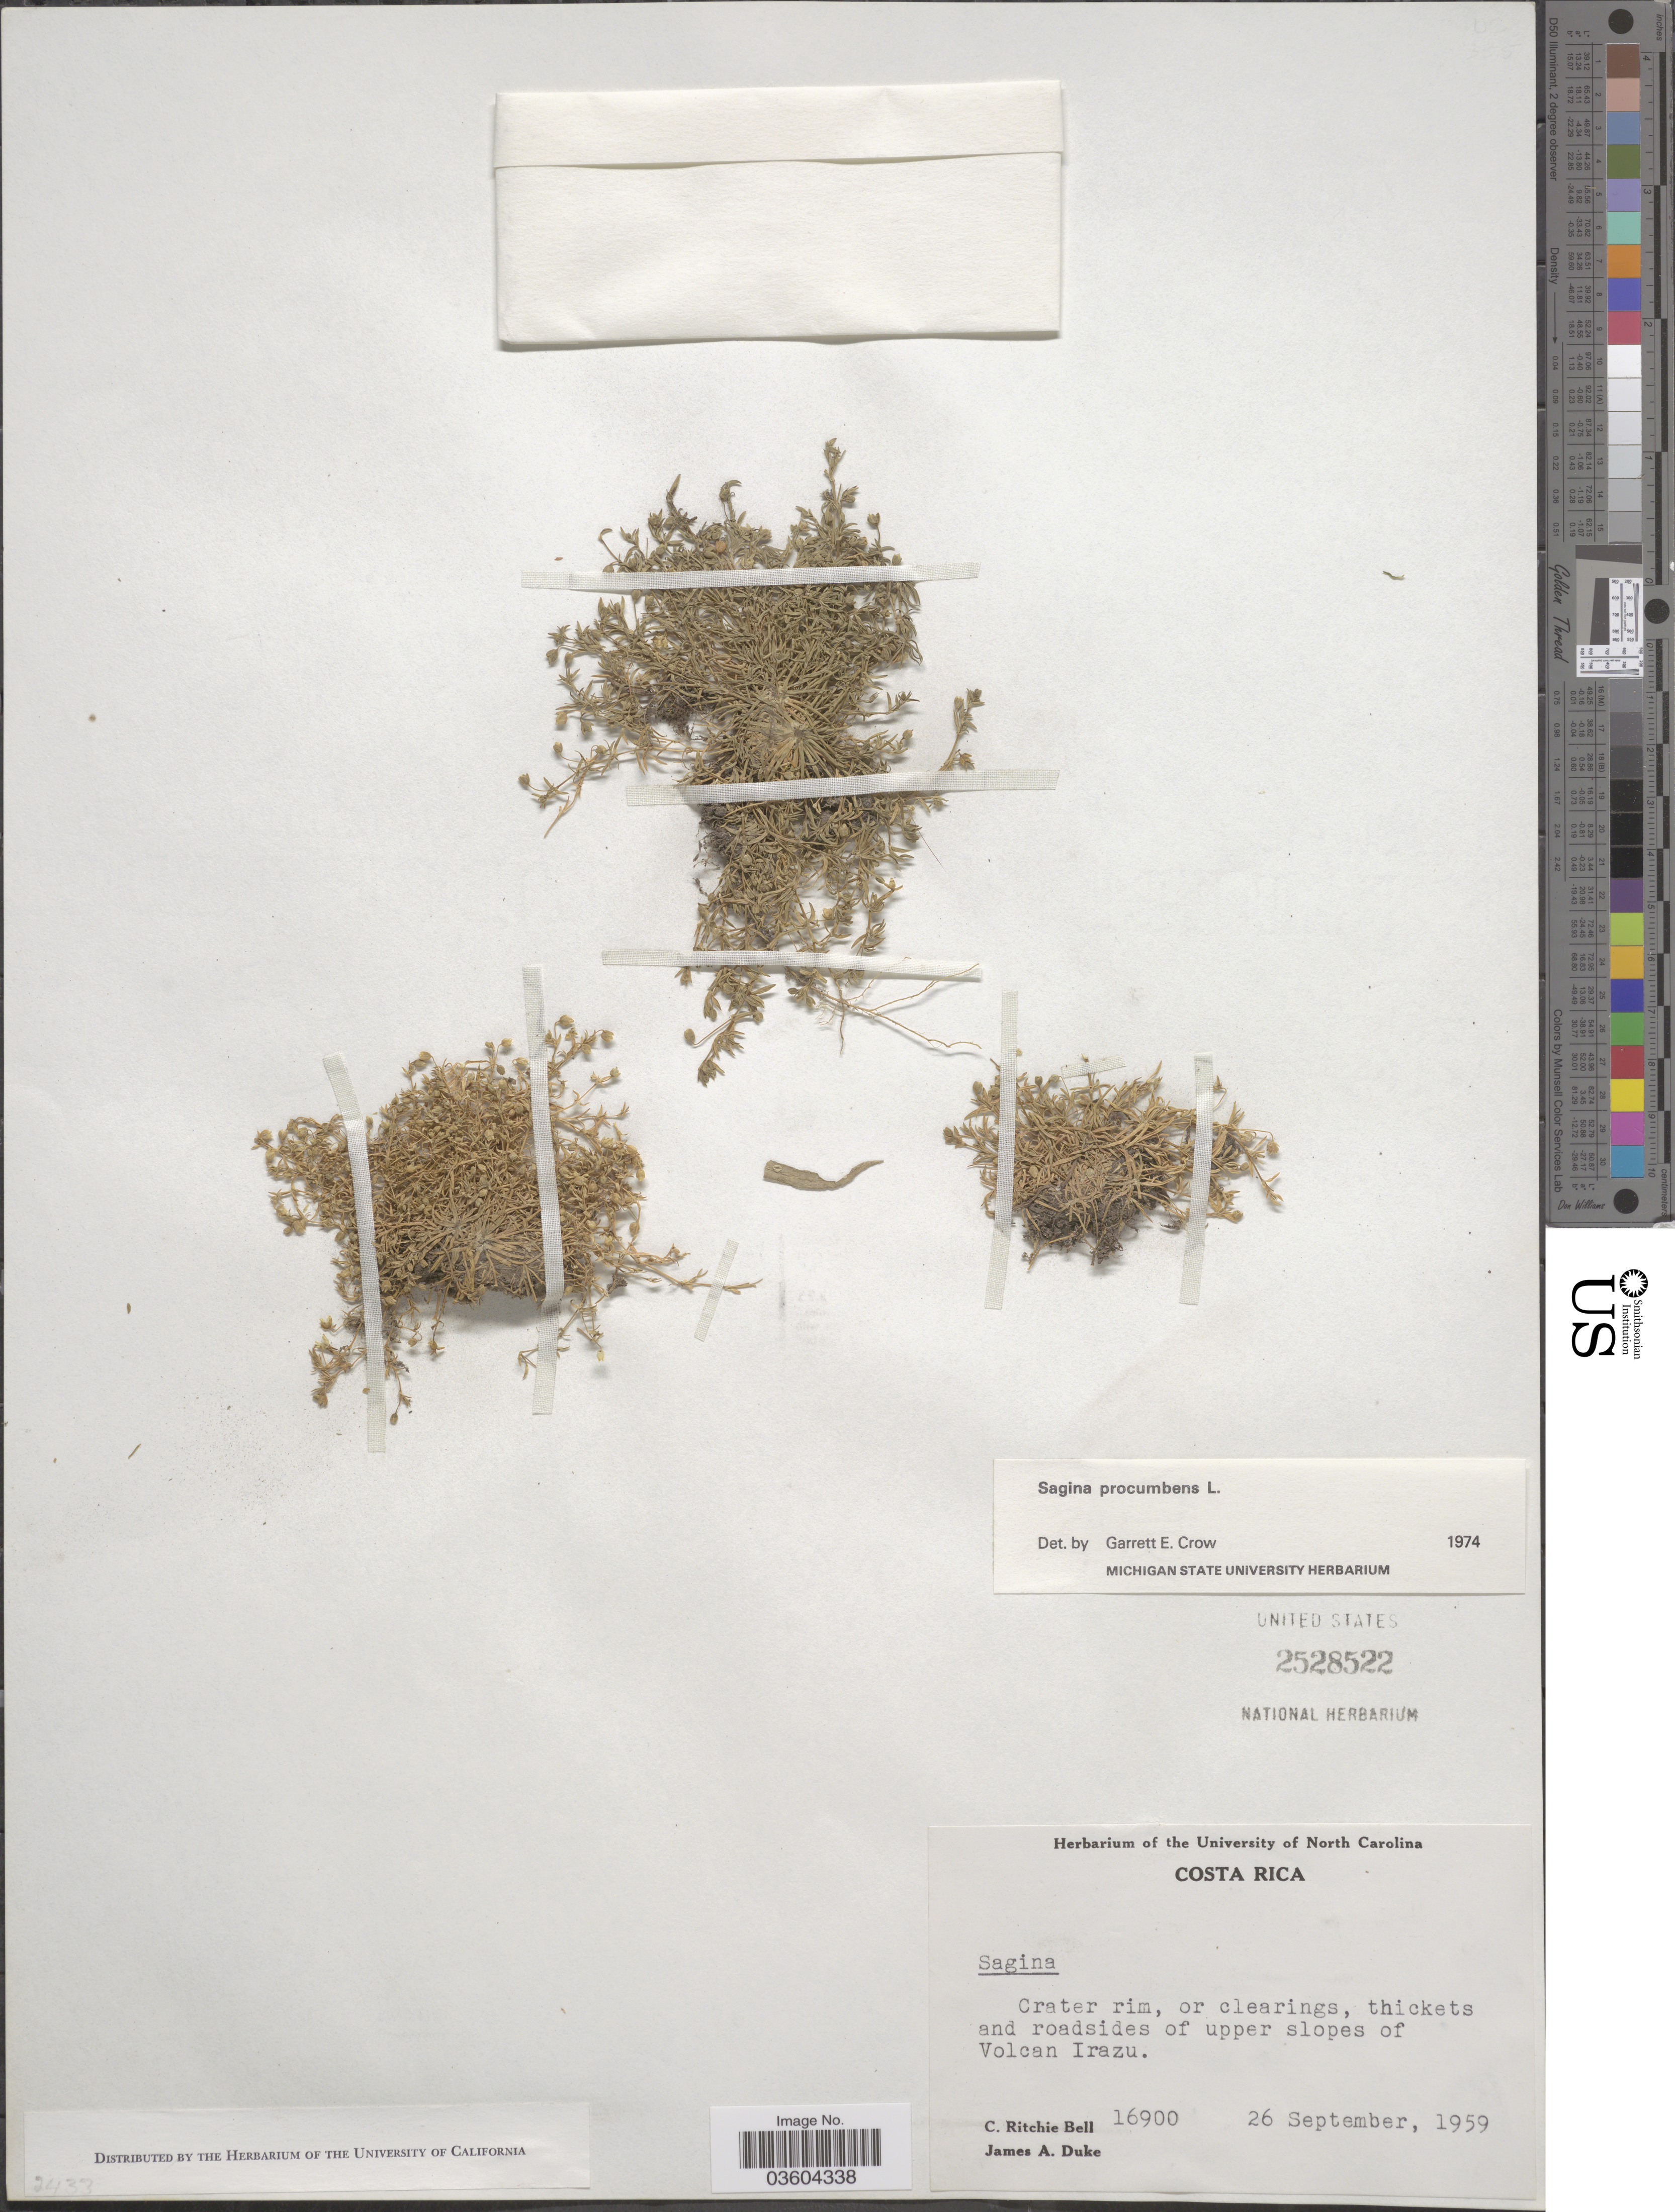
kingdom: Plantae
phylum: Tracheophyta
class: Magnoliopsida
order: Caryophyllales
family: Caryophyllaceae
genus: Sagina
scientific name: Sagina procumbens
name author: L.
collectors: C. R. Bell & J. A. Duke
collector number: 16900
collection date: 1959-09-26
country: Costa Rica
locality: Crater rim, or clearings, thickets and roadsides of upper slopes of Volcan Irazu.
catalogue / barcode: US 2528522